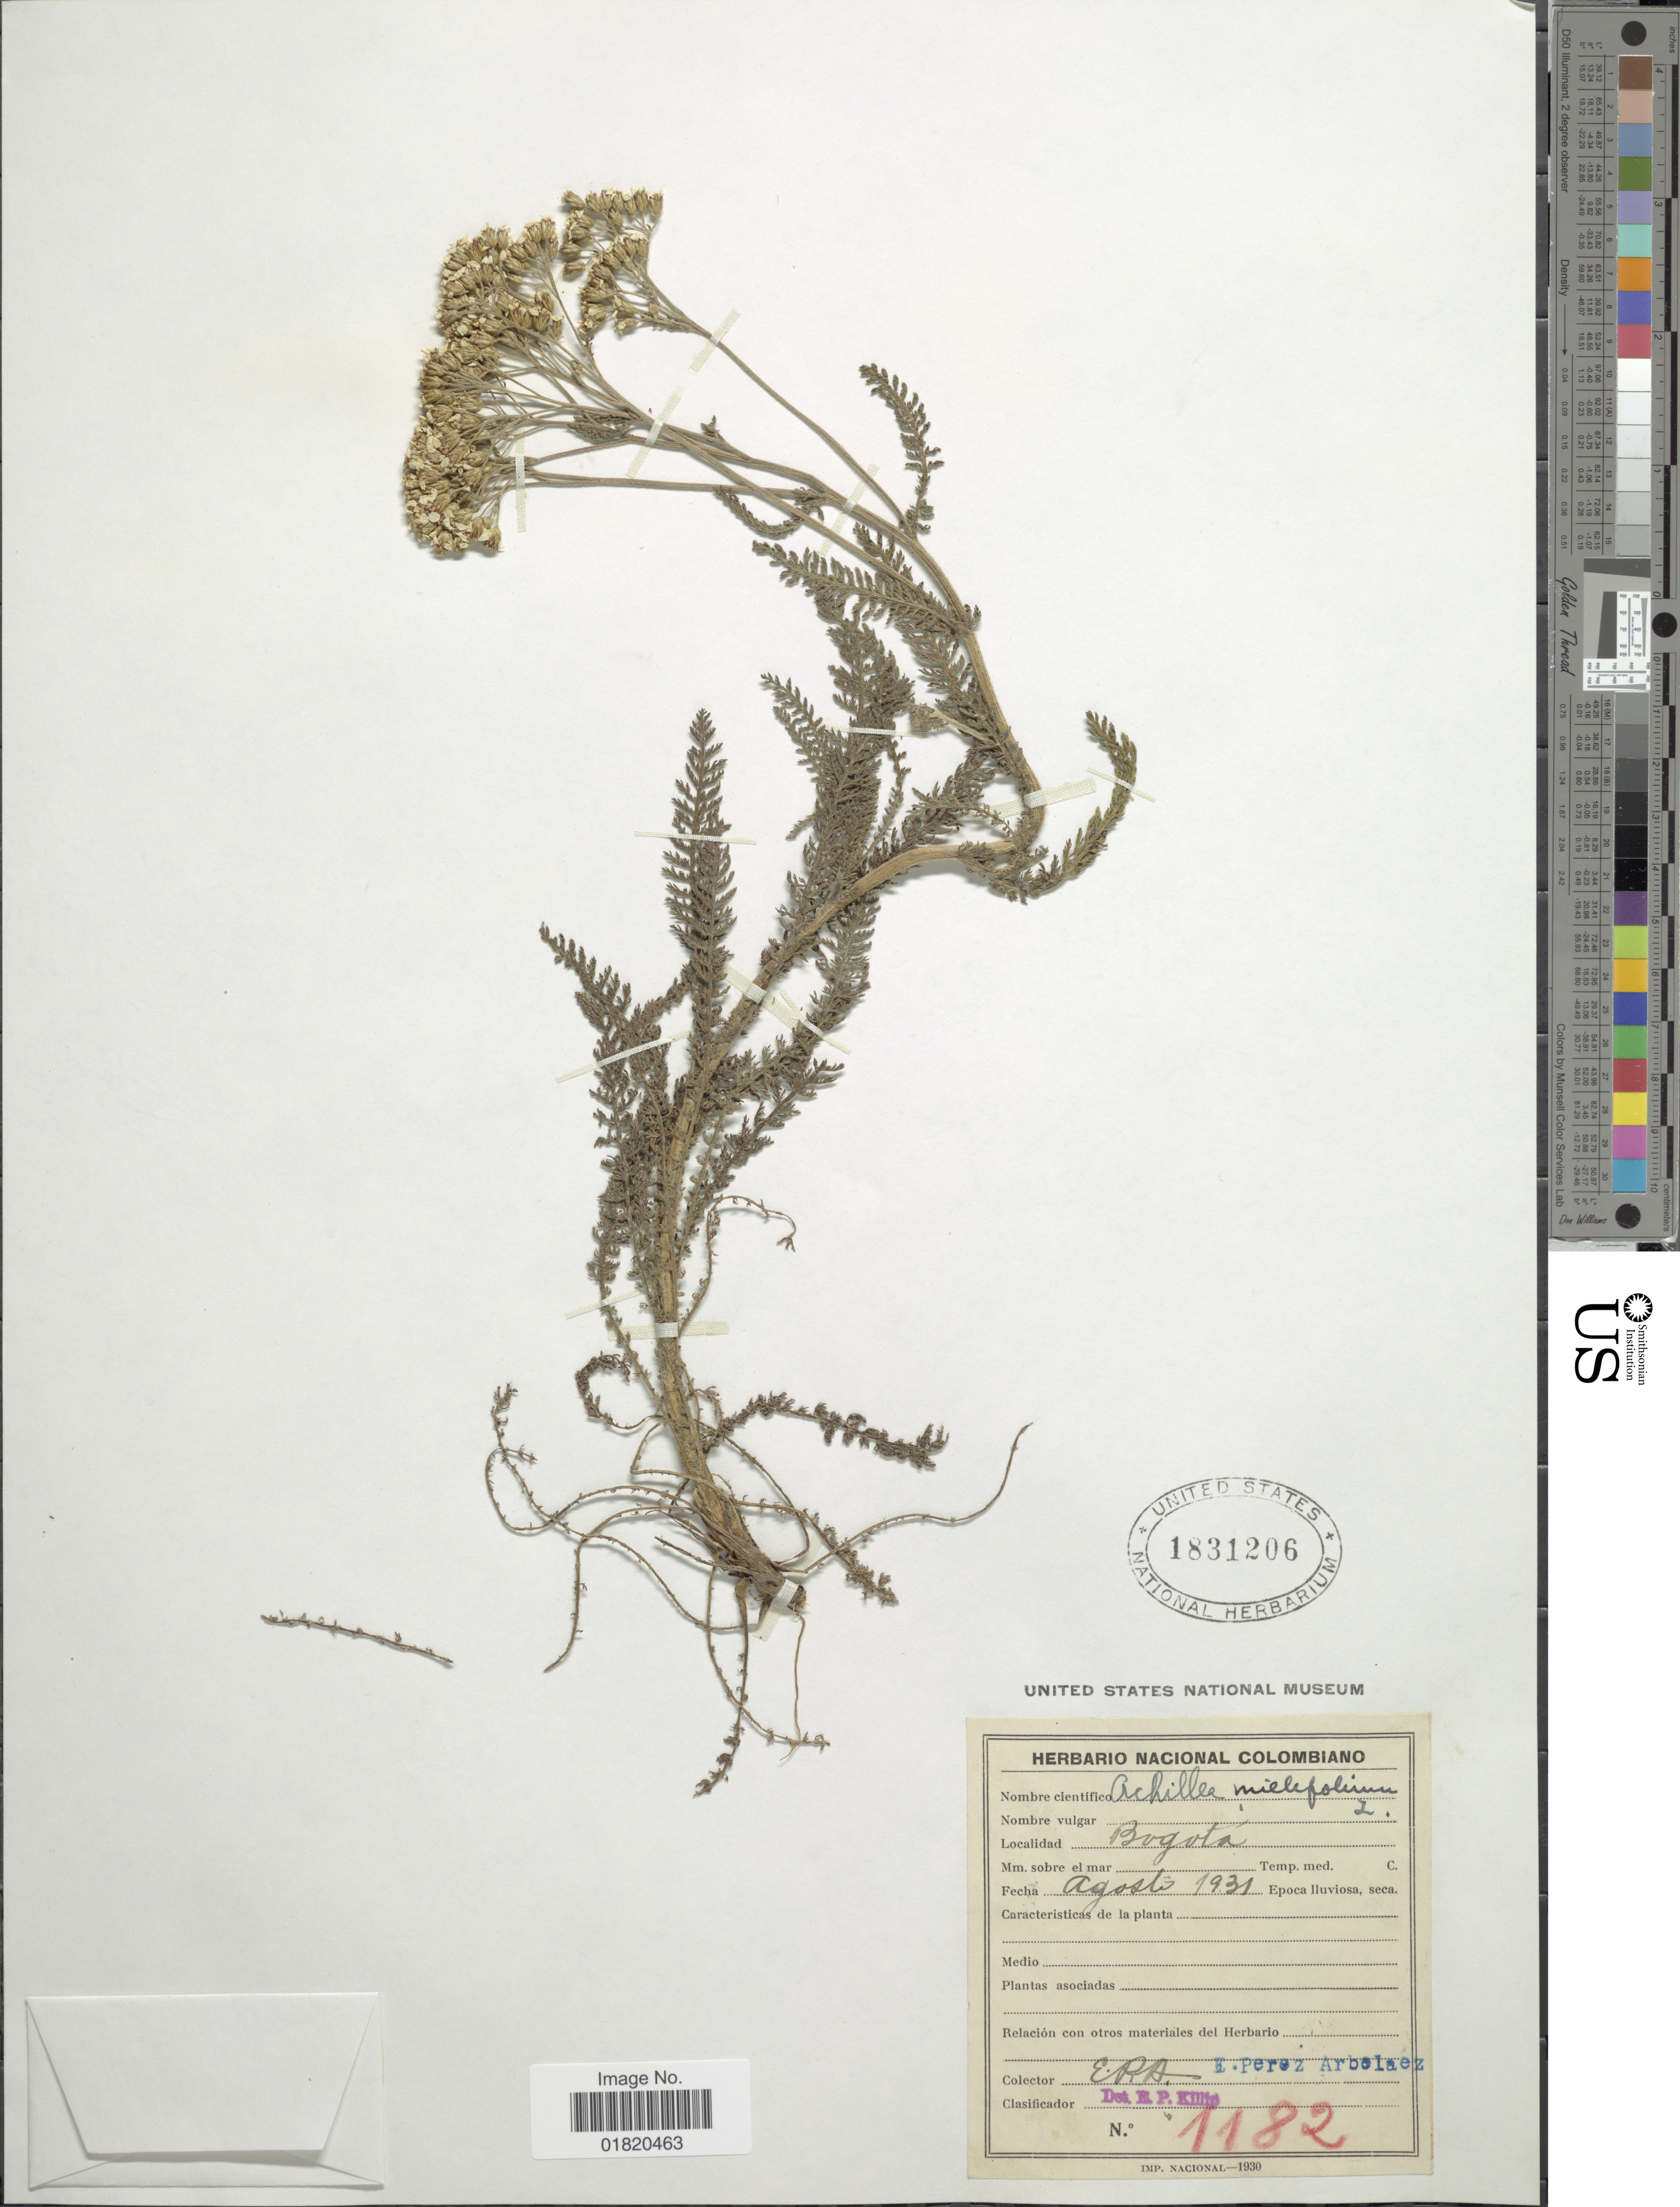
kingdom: Plantae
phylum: Tracheophyta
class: Magnoliopsida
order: Asterales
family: Asteraceae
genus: Achillea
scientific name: Achillea millefolium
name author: L.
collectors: E. Pérez Arbeláez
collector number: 1182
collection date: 1931-08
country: Colombia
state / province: Bogota D.C.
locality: Bogotá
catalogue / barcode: US 1831206